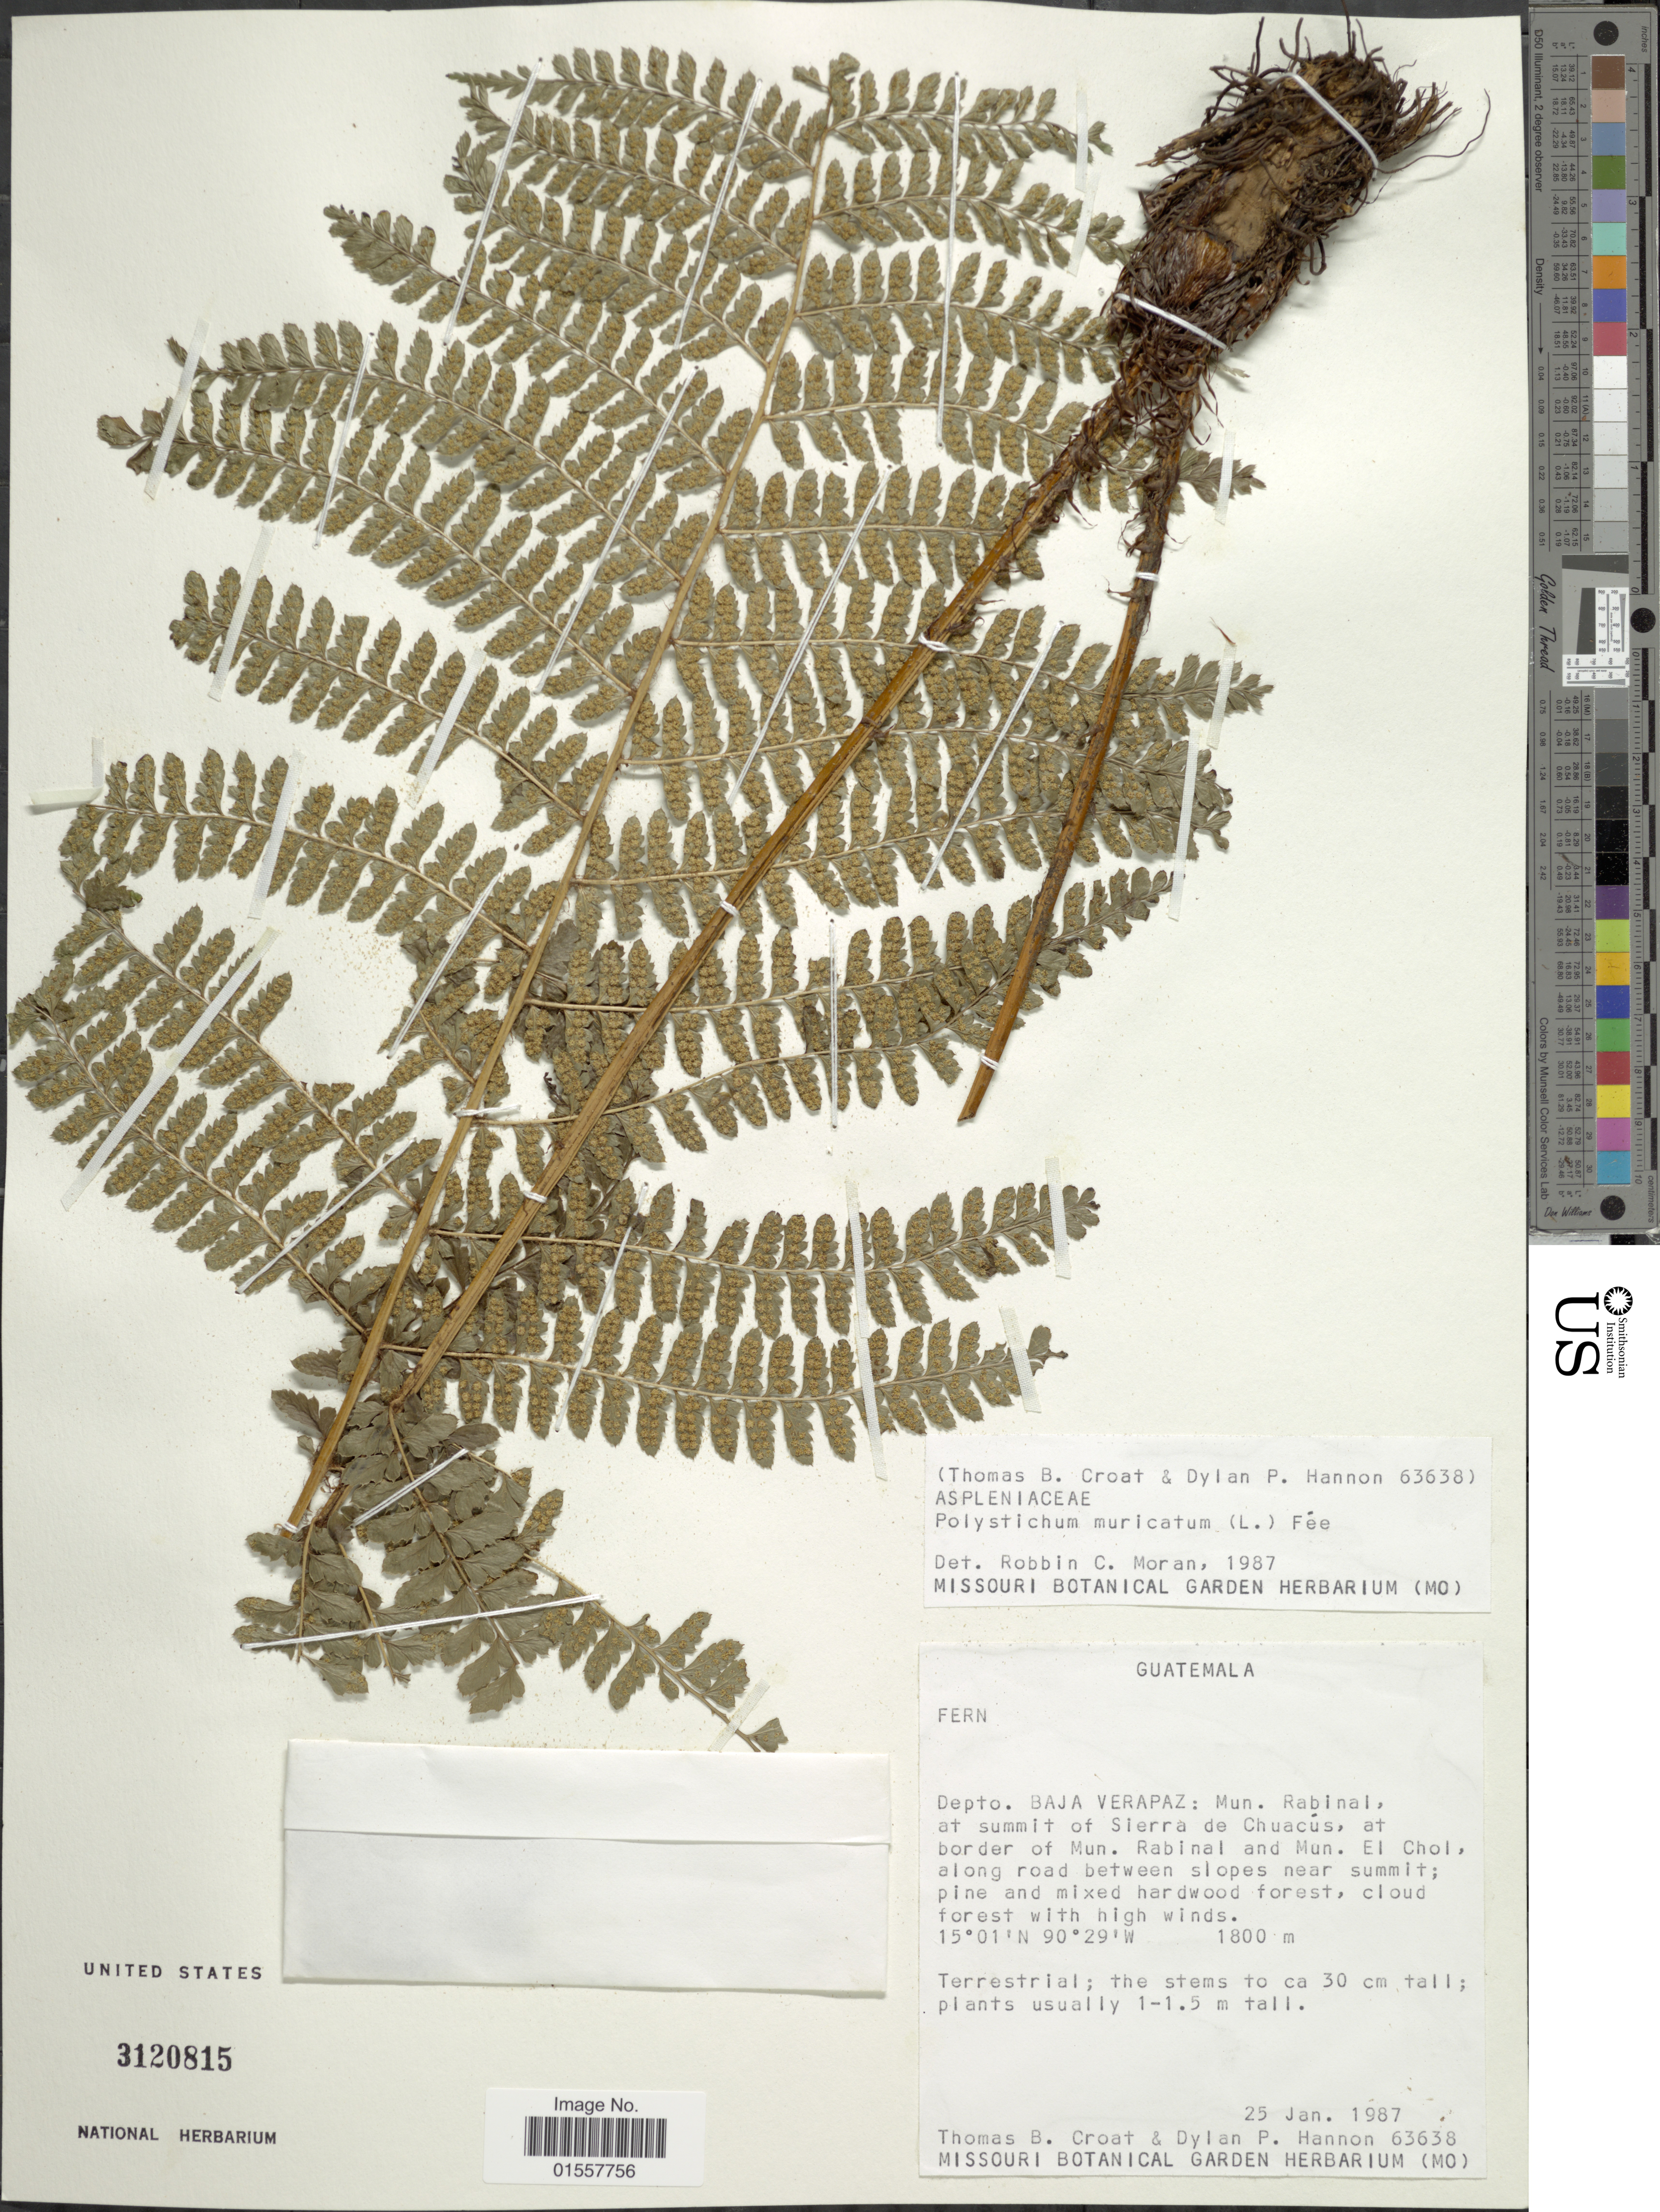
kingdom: Plantae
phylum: Tracheophyta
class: Polypodiopsida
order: Polypodiales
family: Dryopteridaceae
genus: Polystichum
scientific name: Polystichum muricatum var. bicolor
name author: (L.) Fée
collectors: T. B. Croat & D. Hannon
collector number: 63638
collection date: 1987-01-25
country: Guatemala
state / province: Baja Verapaz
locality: Depto. Baja Verapaz: Mun. Rabinal, at summit of Sierra de Chuacus, at border of Mun. Rabinal and Mun. El Chol, along road between slopes near summit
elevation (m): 1800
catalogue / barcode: US 3120815